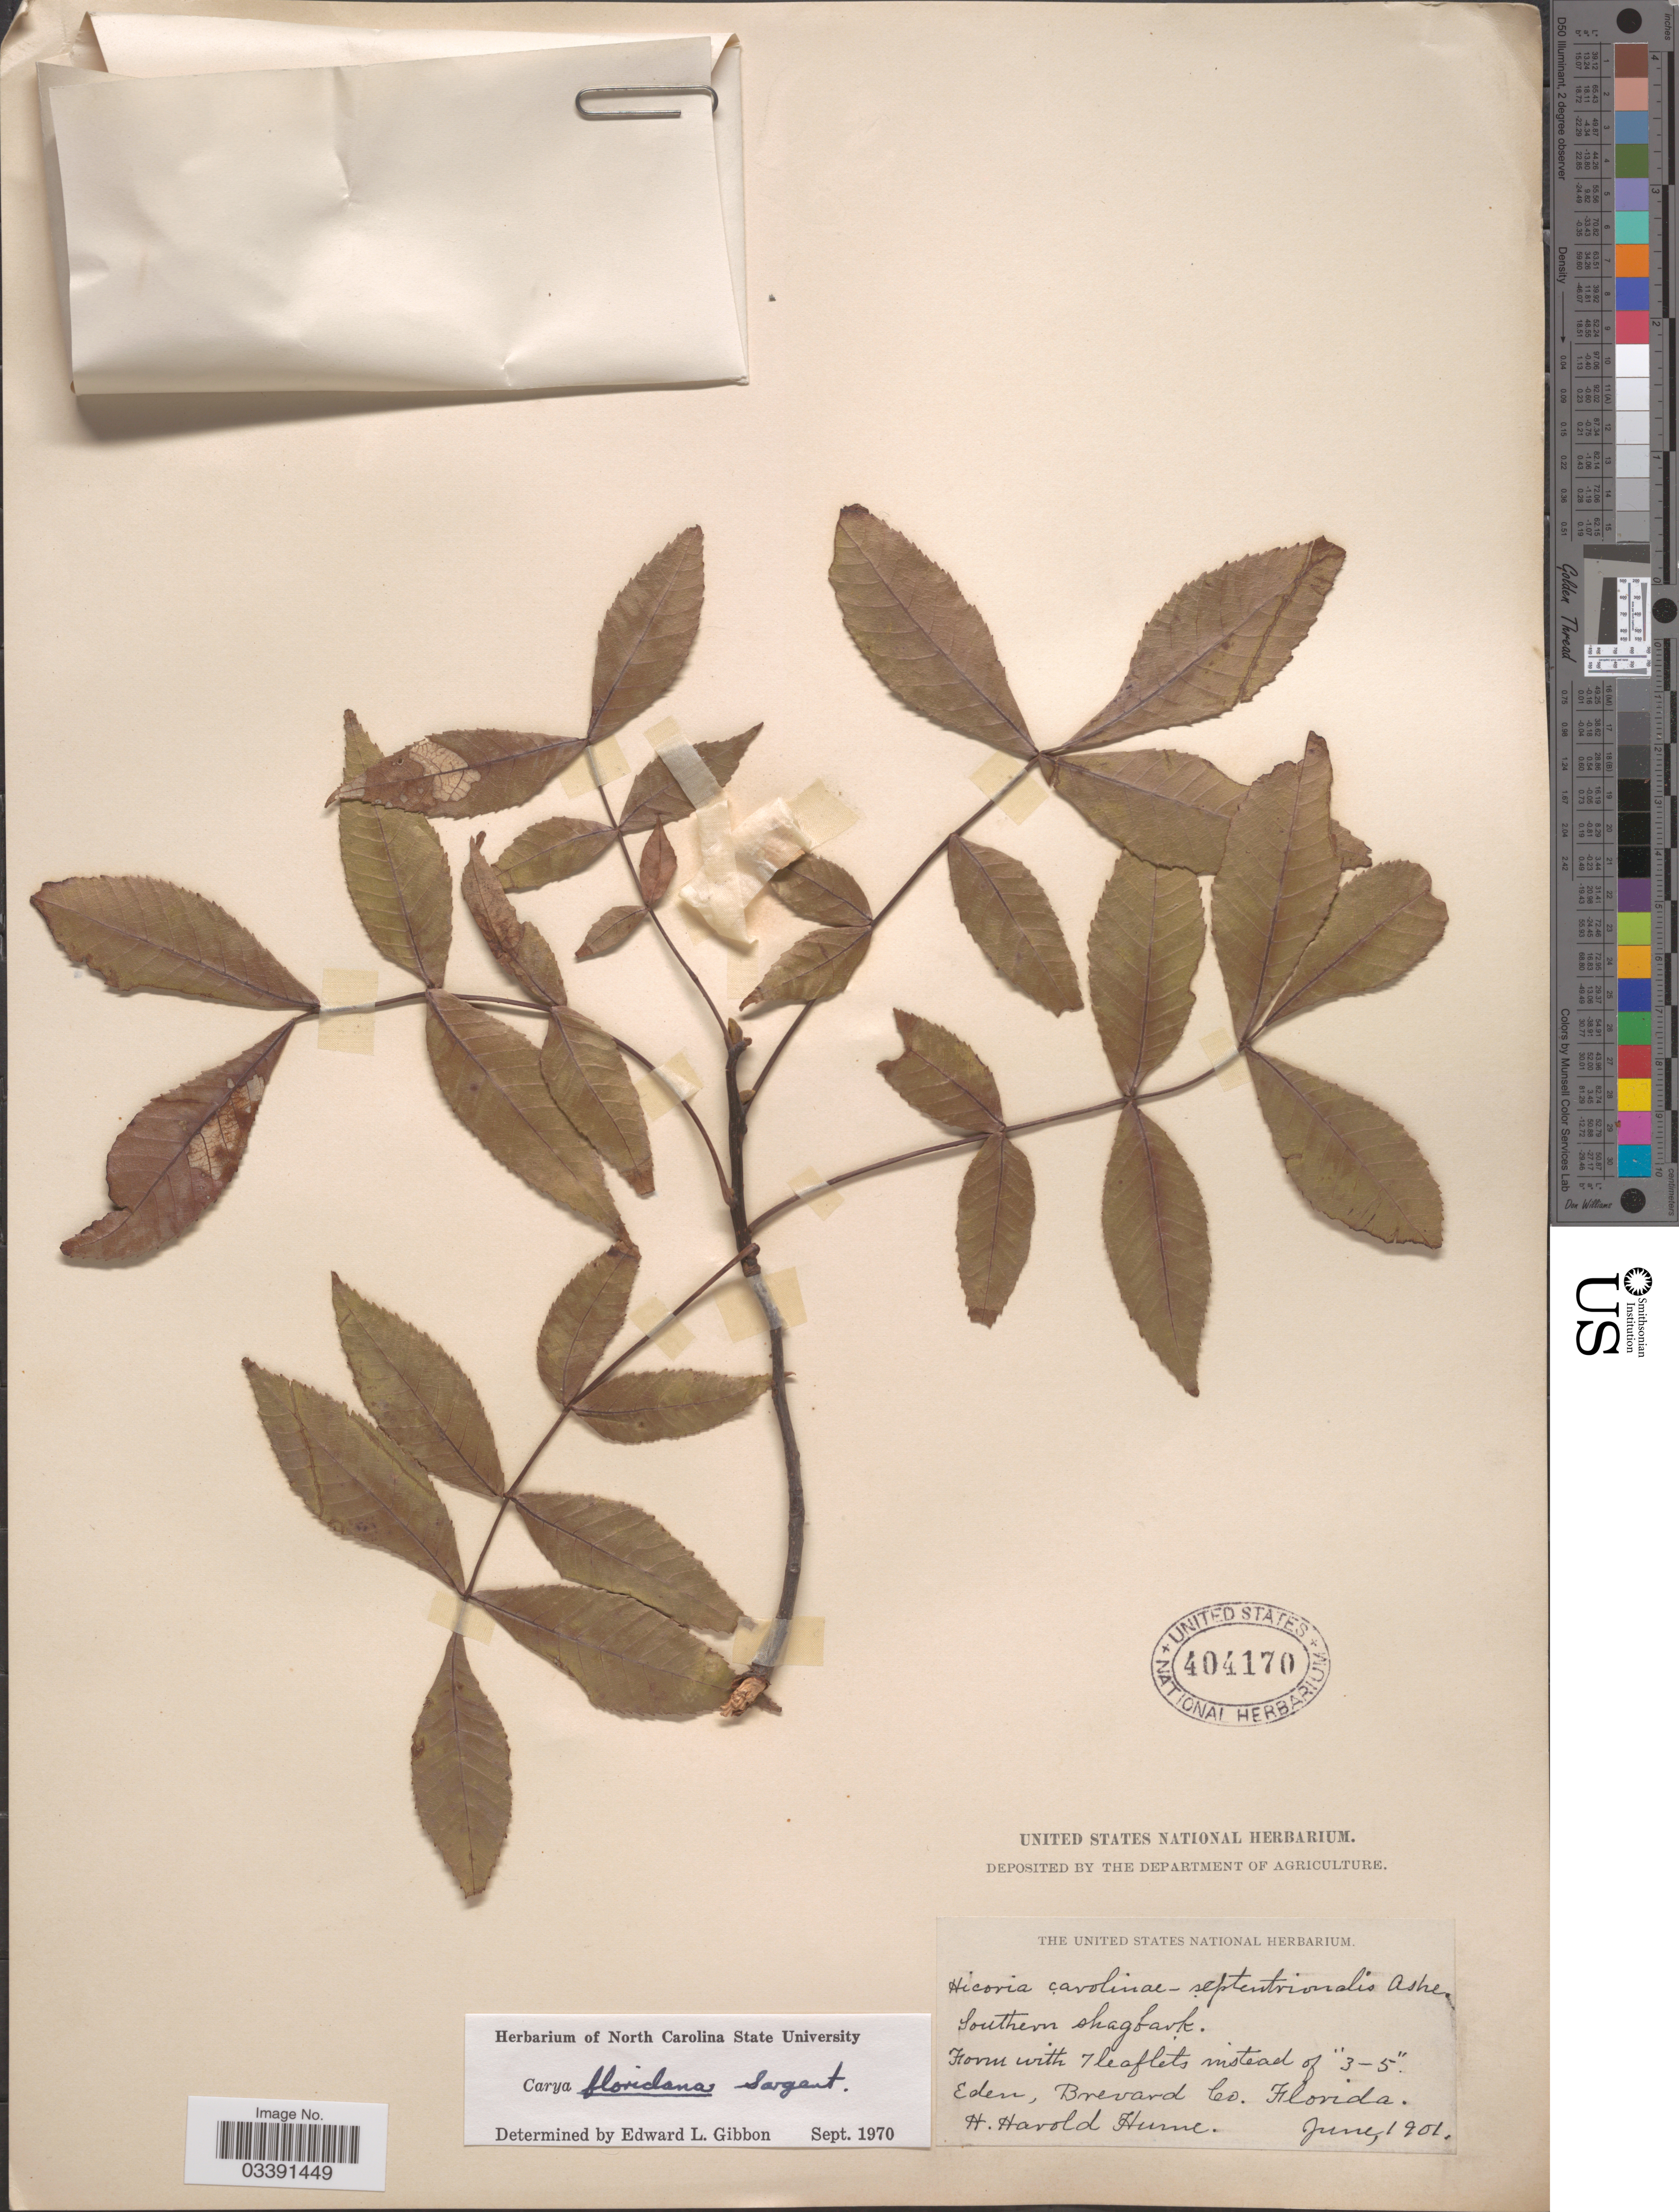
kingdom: Plantae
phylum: Tracheophyta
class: Magnoliopsida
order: Fagales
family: Juglandaceae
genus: Carya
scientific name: Carya floridana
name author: Sarg.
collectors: H. Hume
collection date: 1901-06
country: United States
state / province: Florida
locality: Eden, Brevard Co.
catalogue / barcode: US 404170